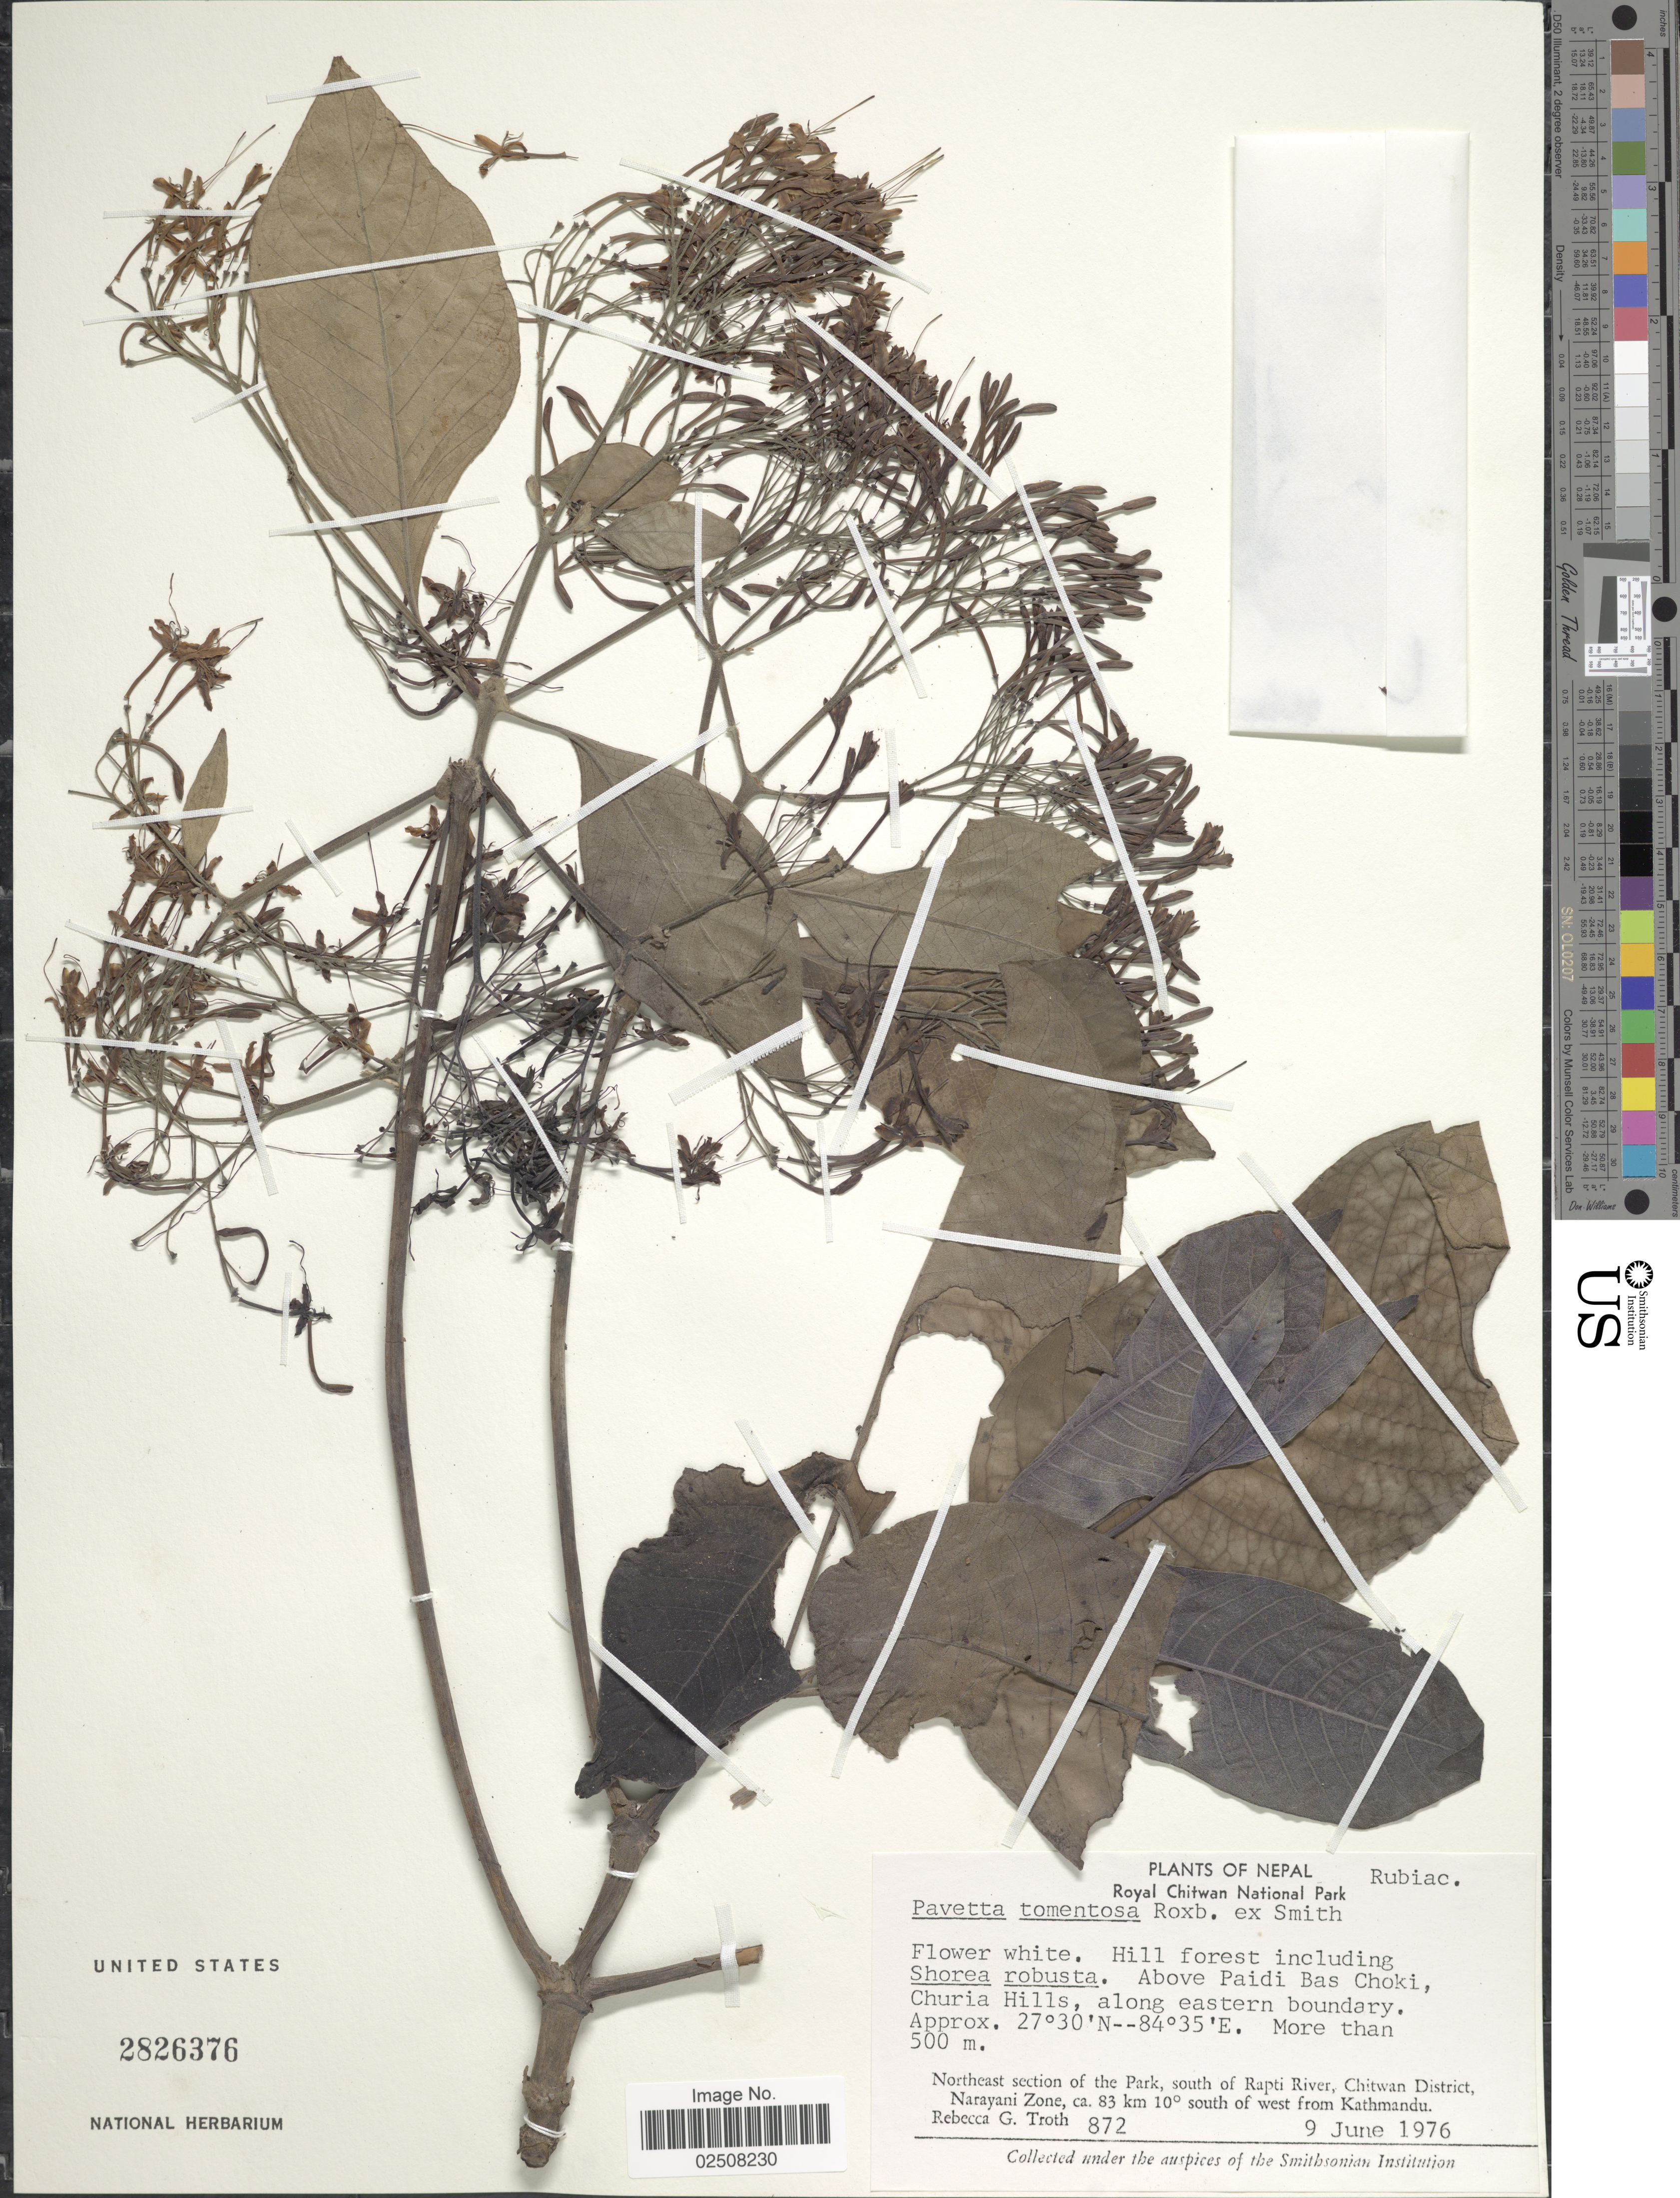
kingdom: Plantae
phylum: Tracheophyta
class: Magnoliopsida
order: Gentianales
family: Rubiaceae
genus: Pavetta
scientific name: Pavetta tomentosa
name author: Roxb. ex Sm.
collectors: R. Troth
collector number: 872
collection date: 1976-06-09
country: Nepal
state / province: Rapti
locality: Royal Chitwan National Park, Hill forest including Shorea robusta. Above Paidi Bas Choki, Churia Hills, along eastern boundary, Riverine Northeastern section of the Park, south of Rapti River, Chitwan District, Narayani Zone, ca 83 km 10° south of west from Kathmandu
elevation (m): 500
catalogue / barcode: US 2826376